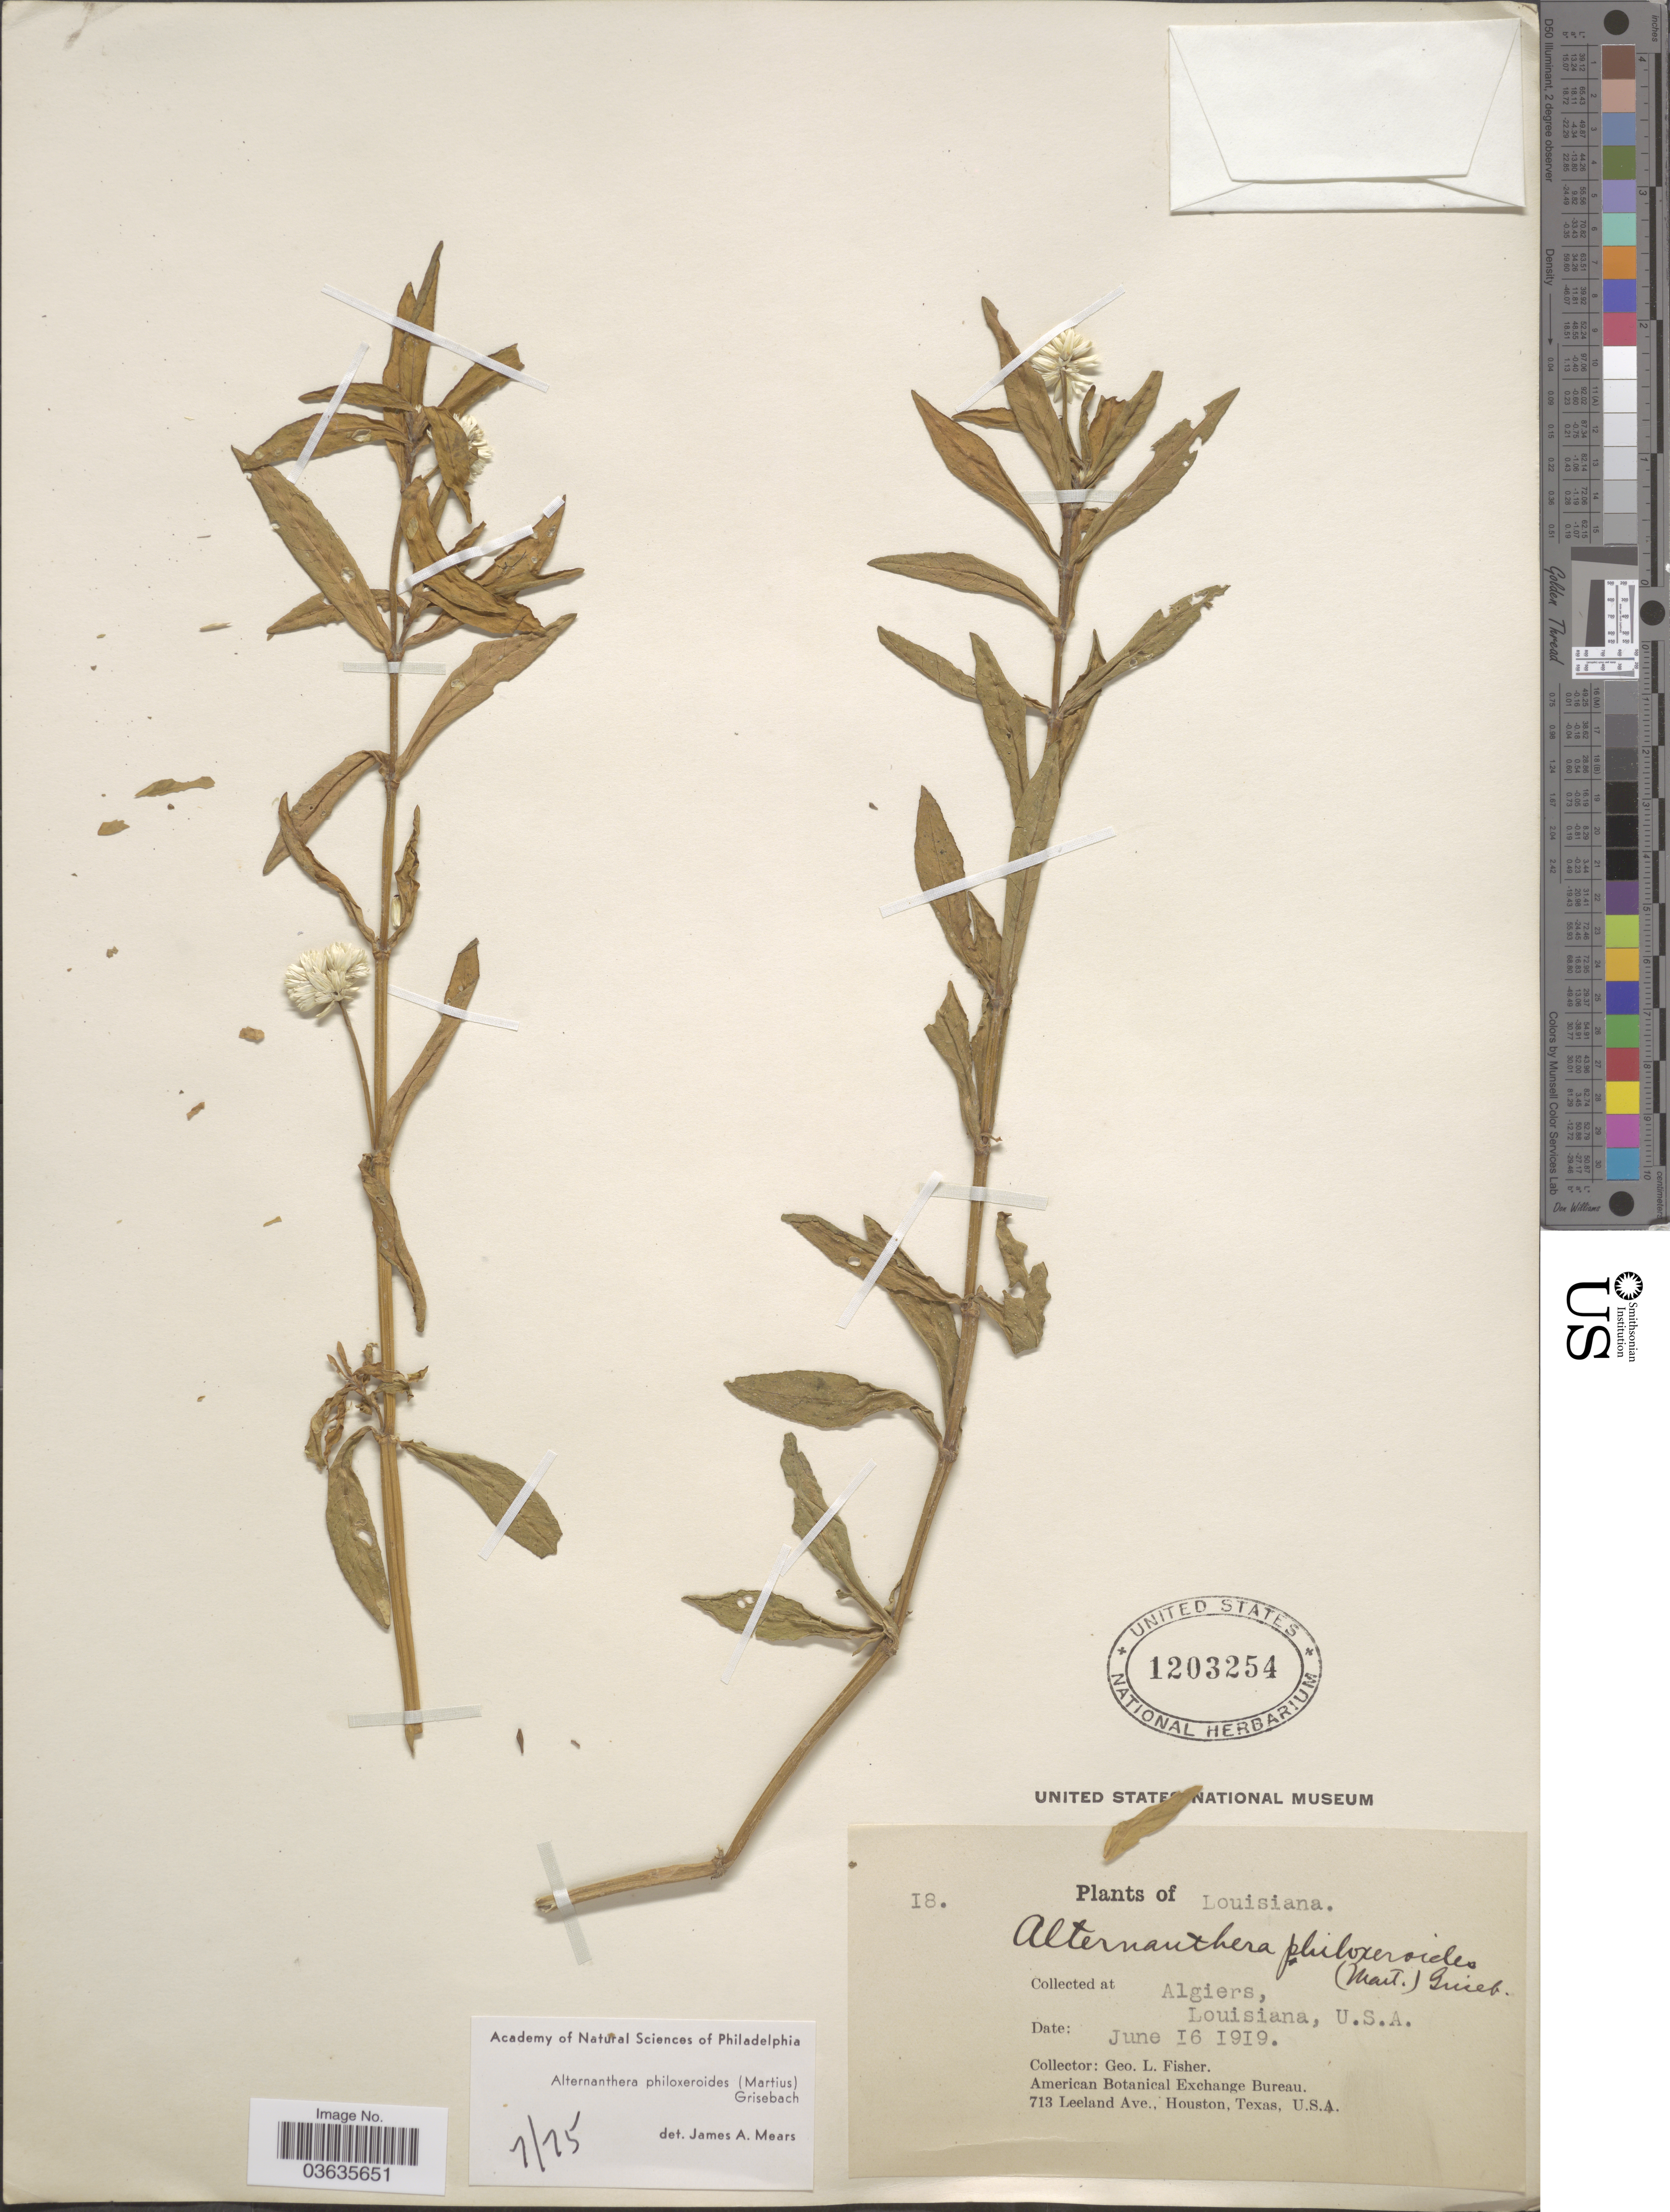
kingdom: Plantae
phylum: Tracheophyta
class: Magnoliopsida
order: Caryophyllales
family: Amaranthaceae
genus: Alternanthera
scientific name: Alternanthera philoxeroides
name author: (Mart.) Griseb.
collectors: G. L. Fisher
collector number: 18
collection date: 1919-06-16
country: United States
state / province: Louisiana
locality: Algiers.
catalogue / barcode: US 1203254